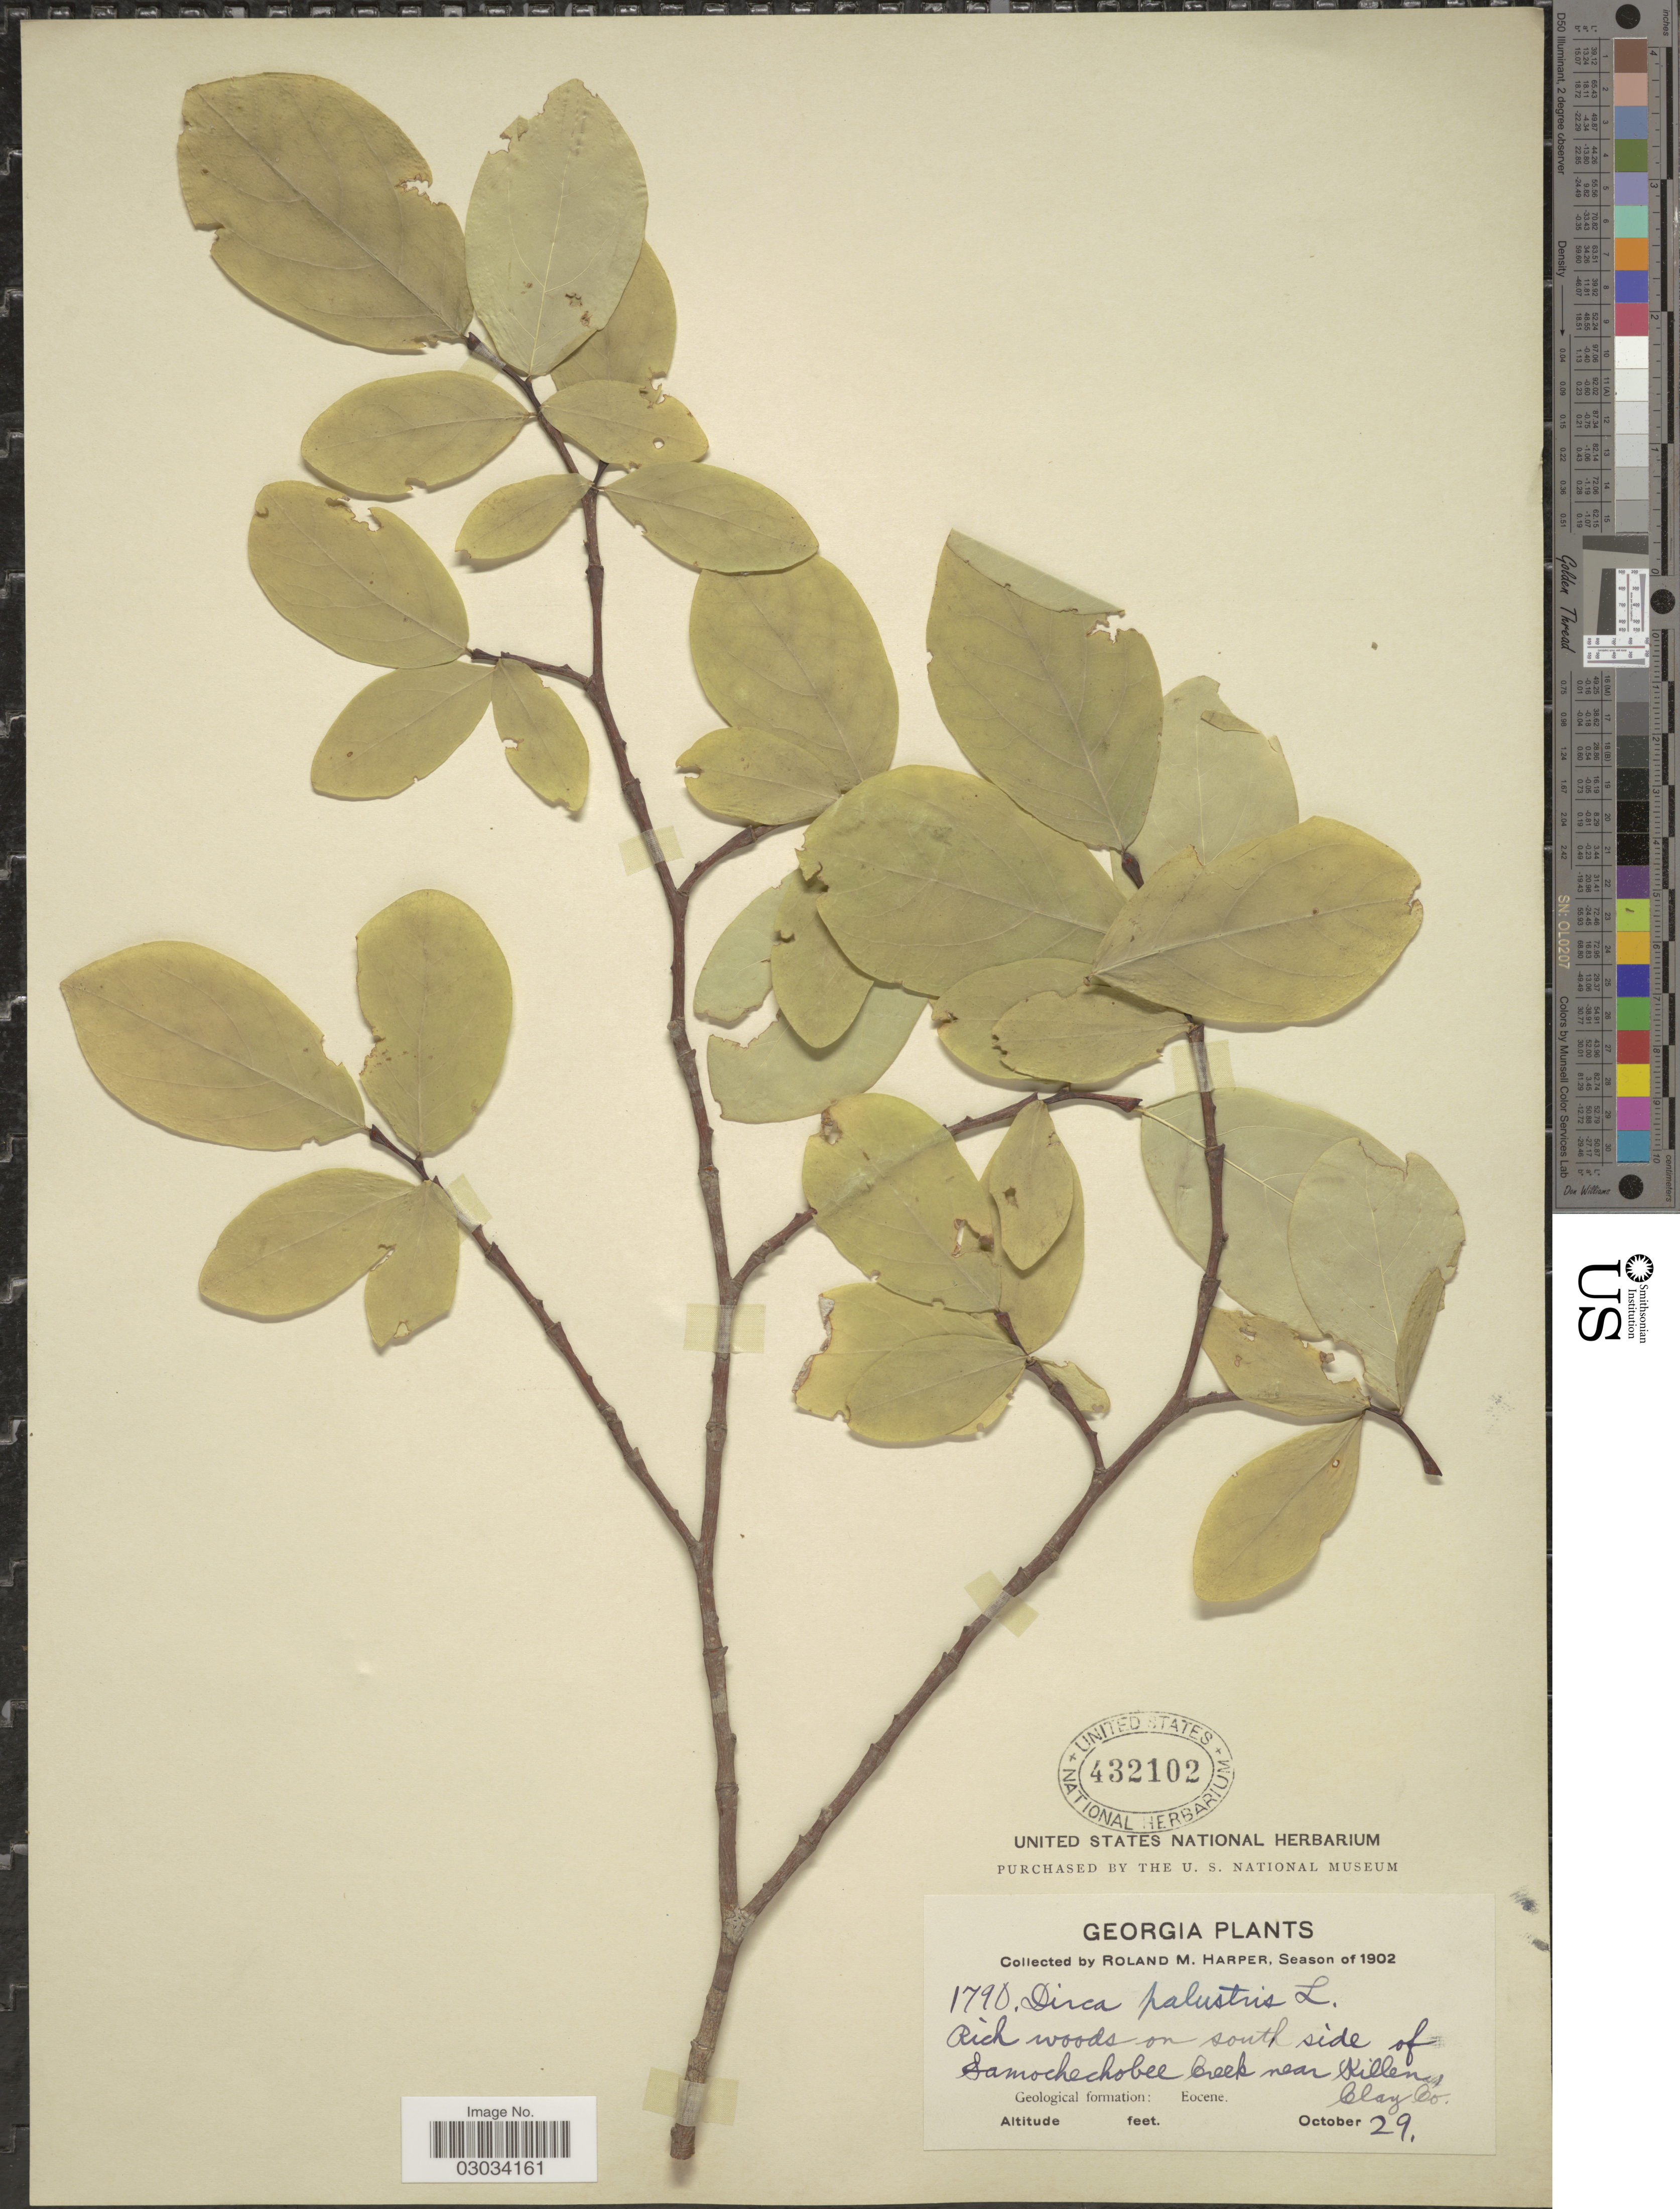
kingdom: Plantae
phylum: Tracheophyta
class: Magnoliopsida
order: Malvales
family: Thymelaeaceae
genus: Dirca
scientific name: Dirca palustris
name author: L.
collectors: R. M. Harper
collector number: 1790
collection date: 1902-10-29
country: United States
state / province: Georgia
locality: Rich woods on south side of Samochechobee Creek near Killen, Clay Co.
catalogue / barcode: US 432102